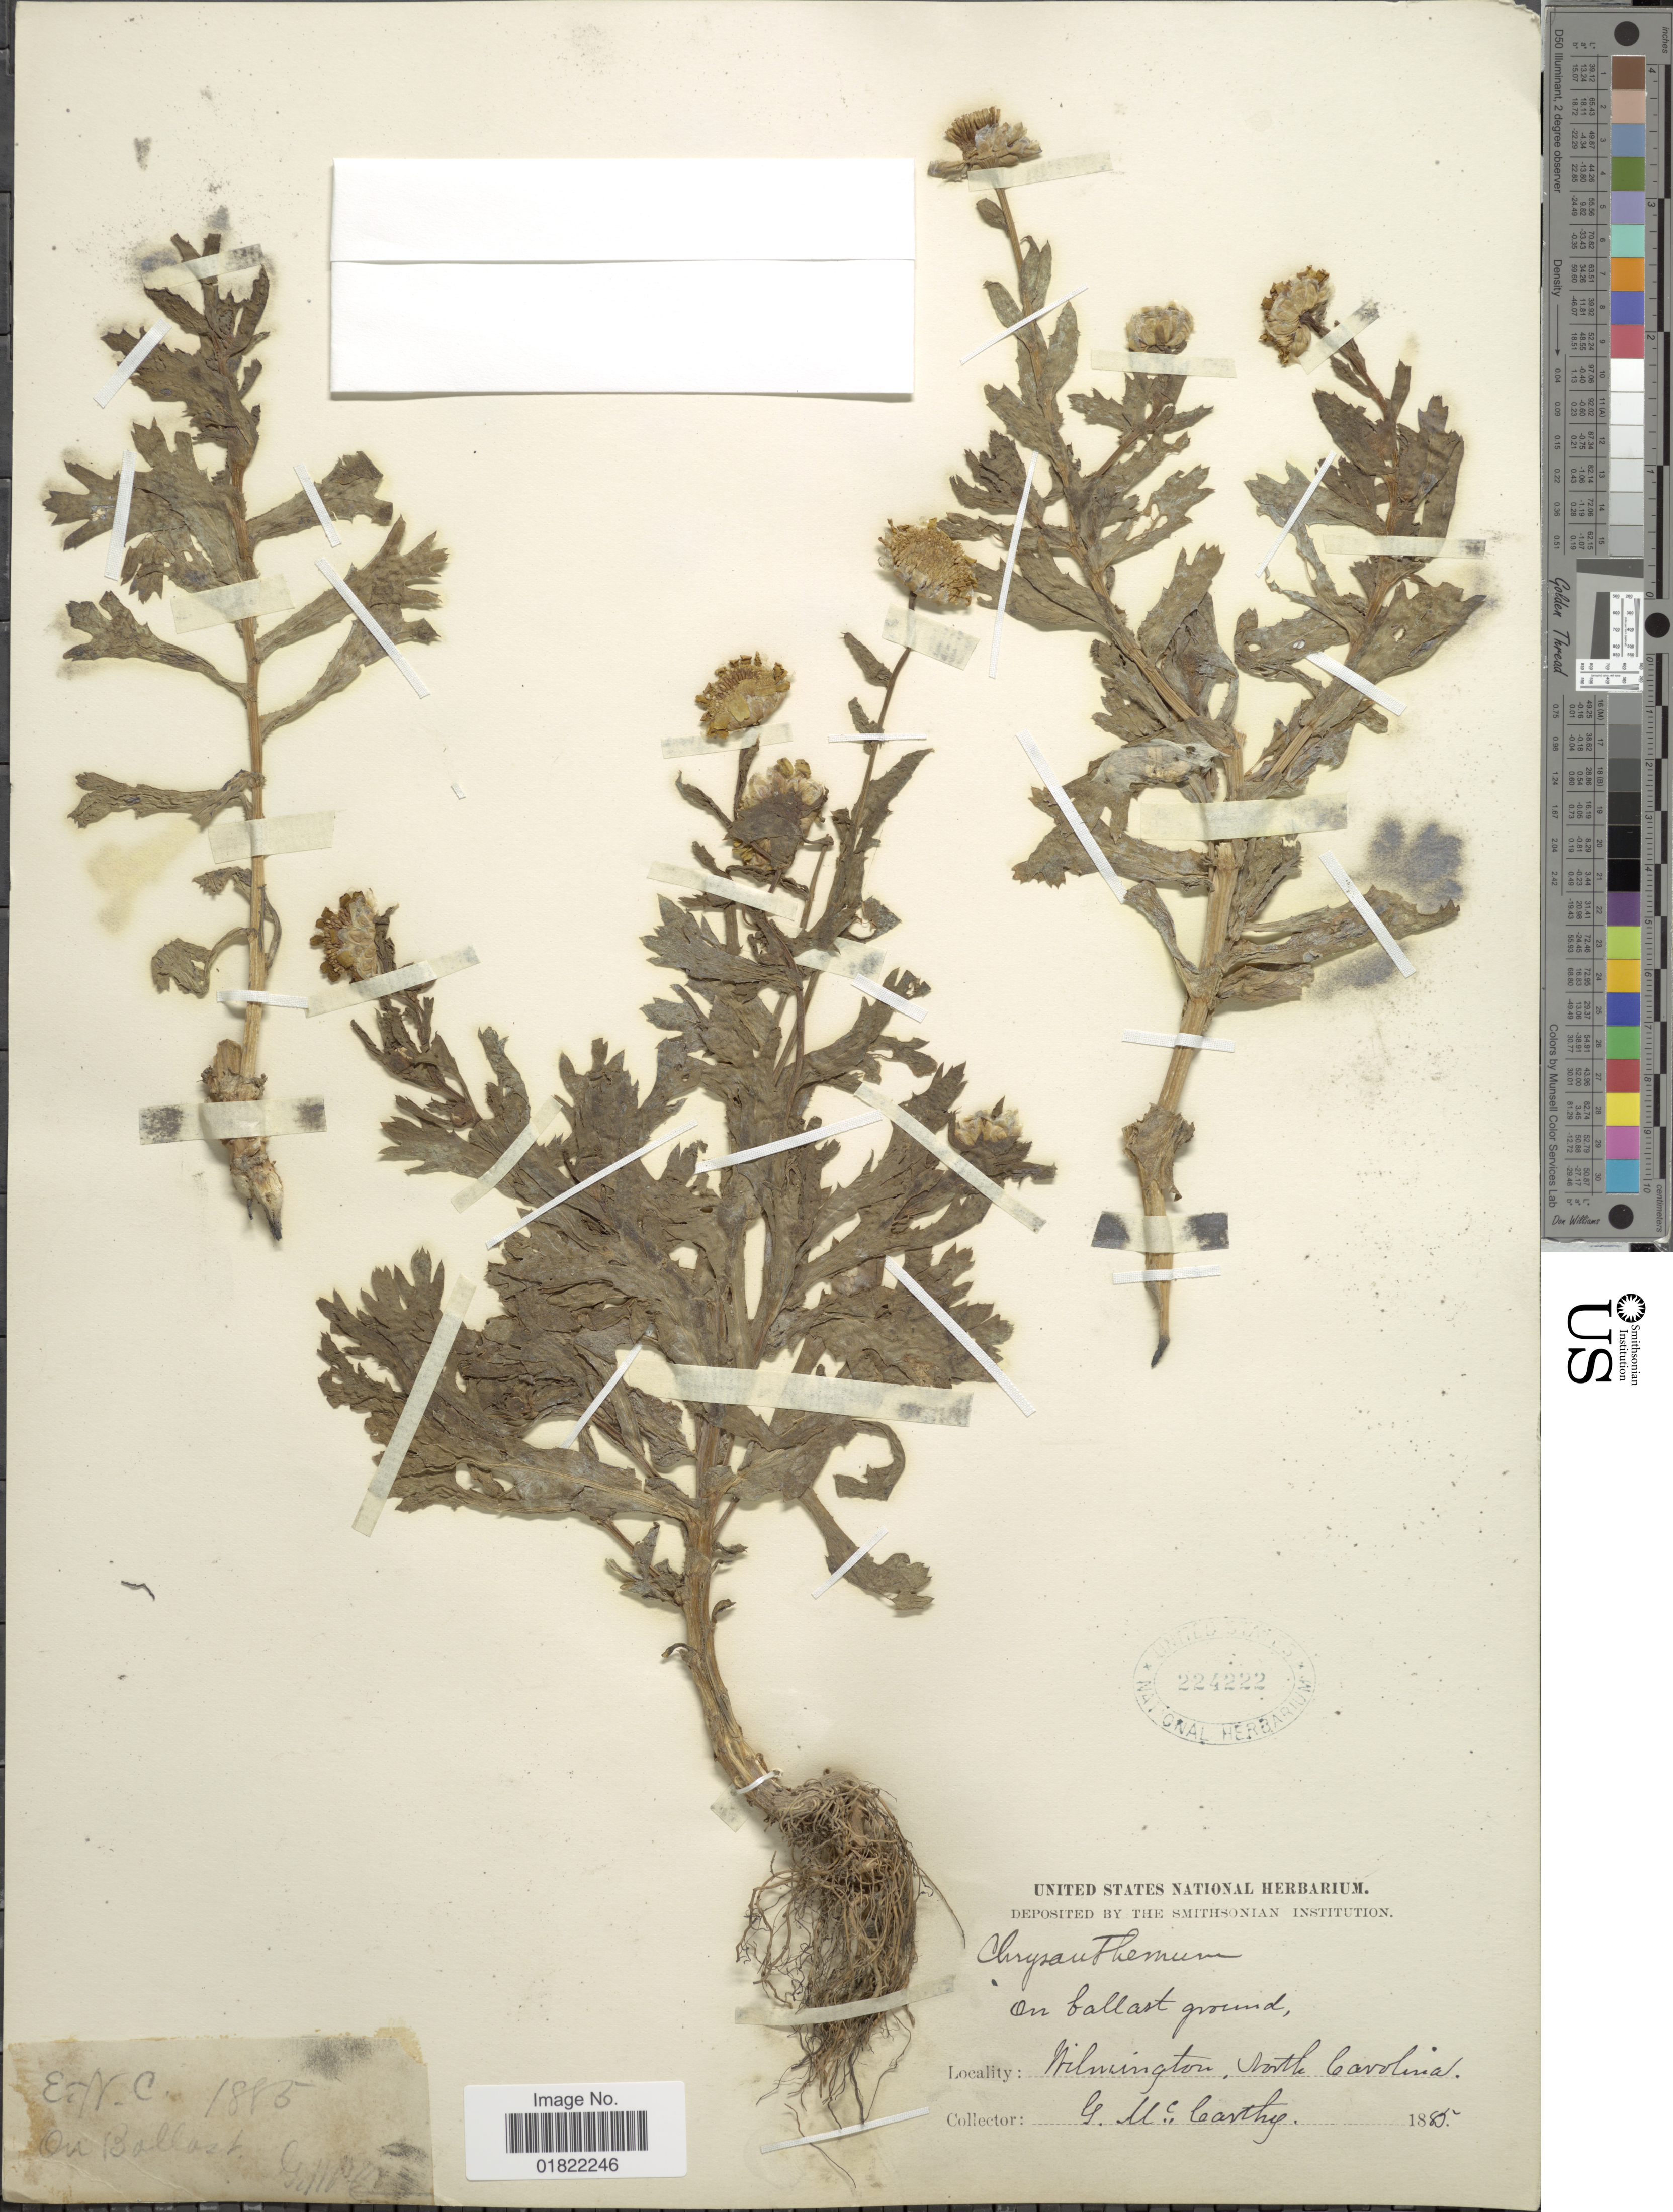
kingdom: Plantae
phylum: Tracheophyta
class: Magnoliopsida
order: Asterales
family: Asteraceae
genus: Chrysanthemum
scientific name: Chrysanthemum segetum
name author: L.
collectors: G. McCarthy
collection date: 1885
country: United States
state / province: North Carolina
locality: Wilmington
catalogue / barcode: US 224222